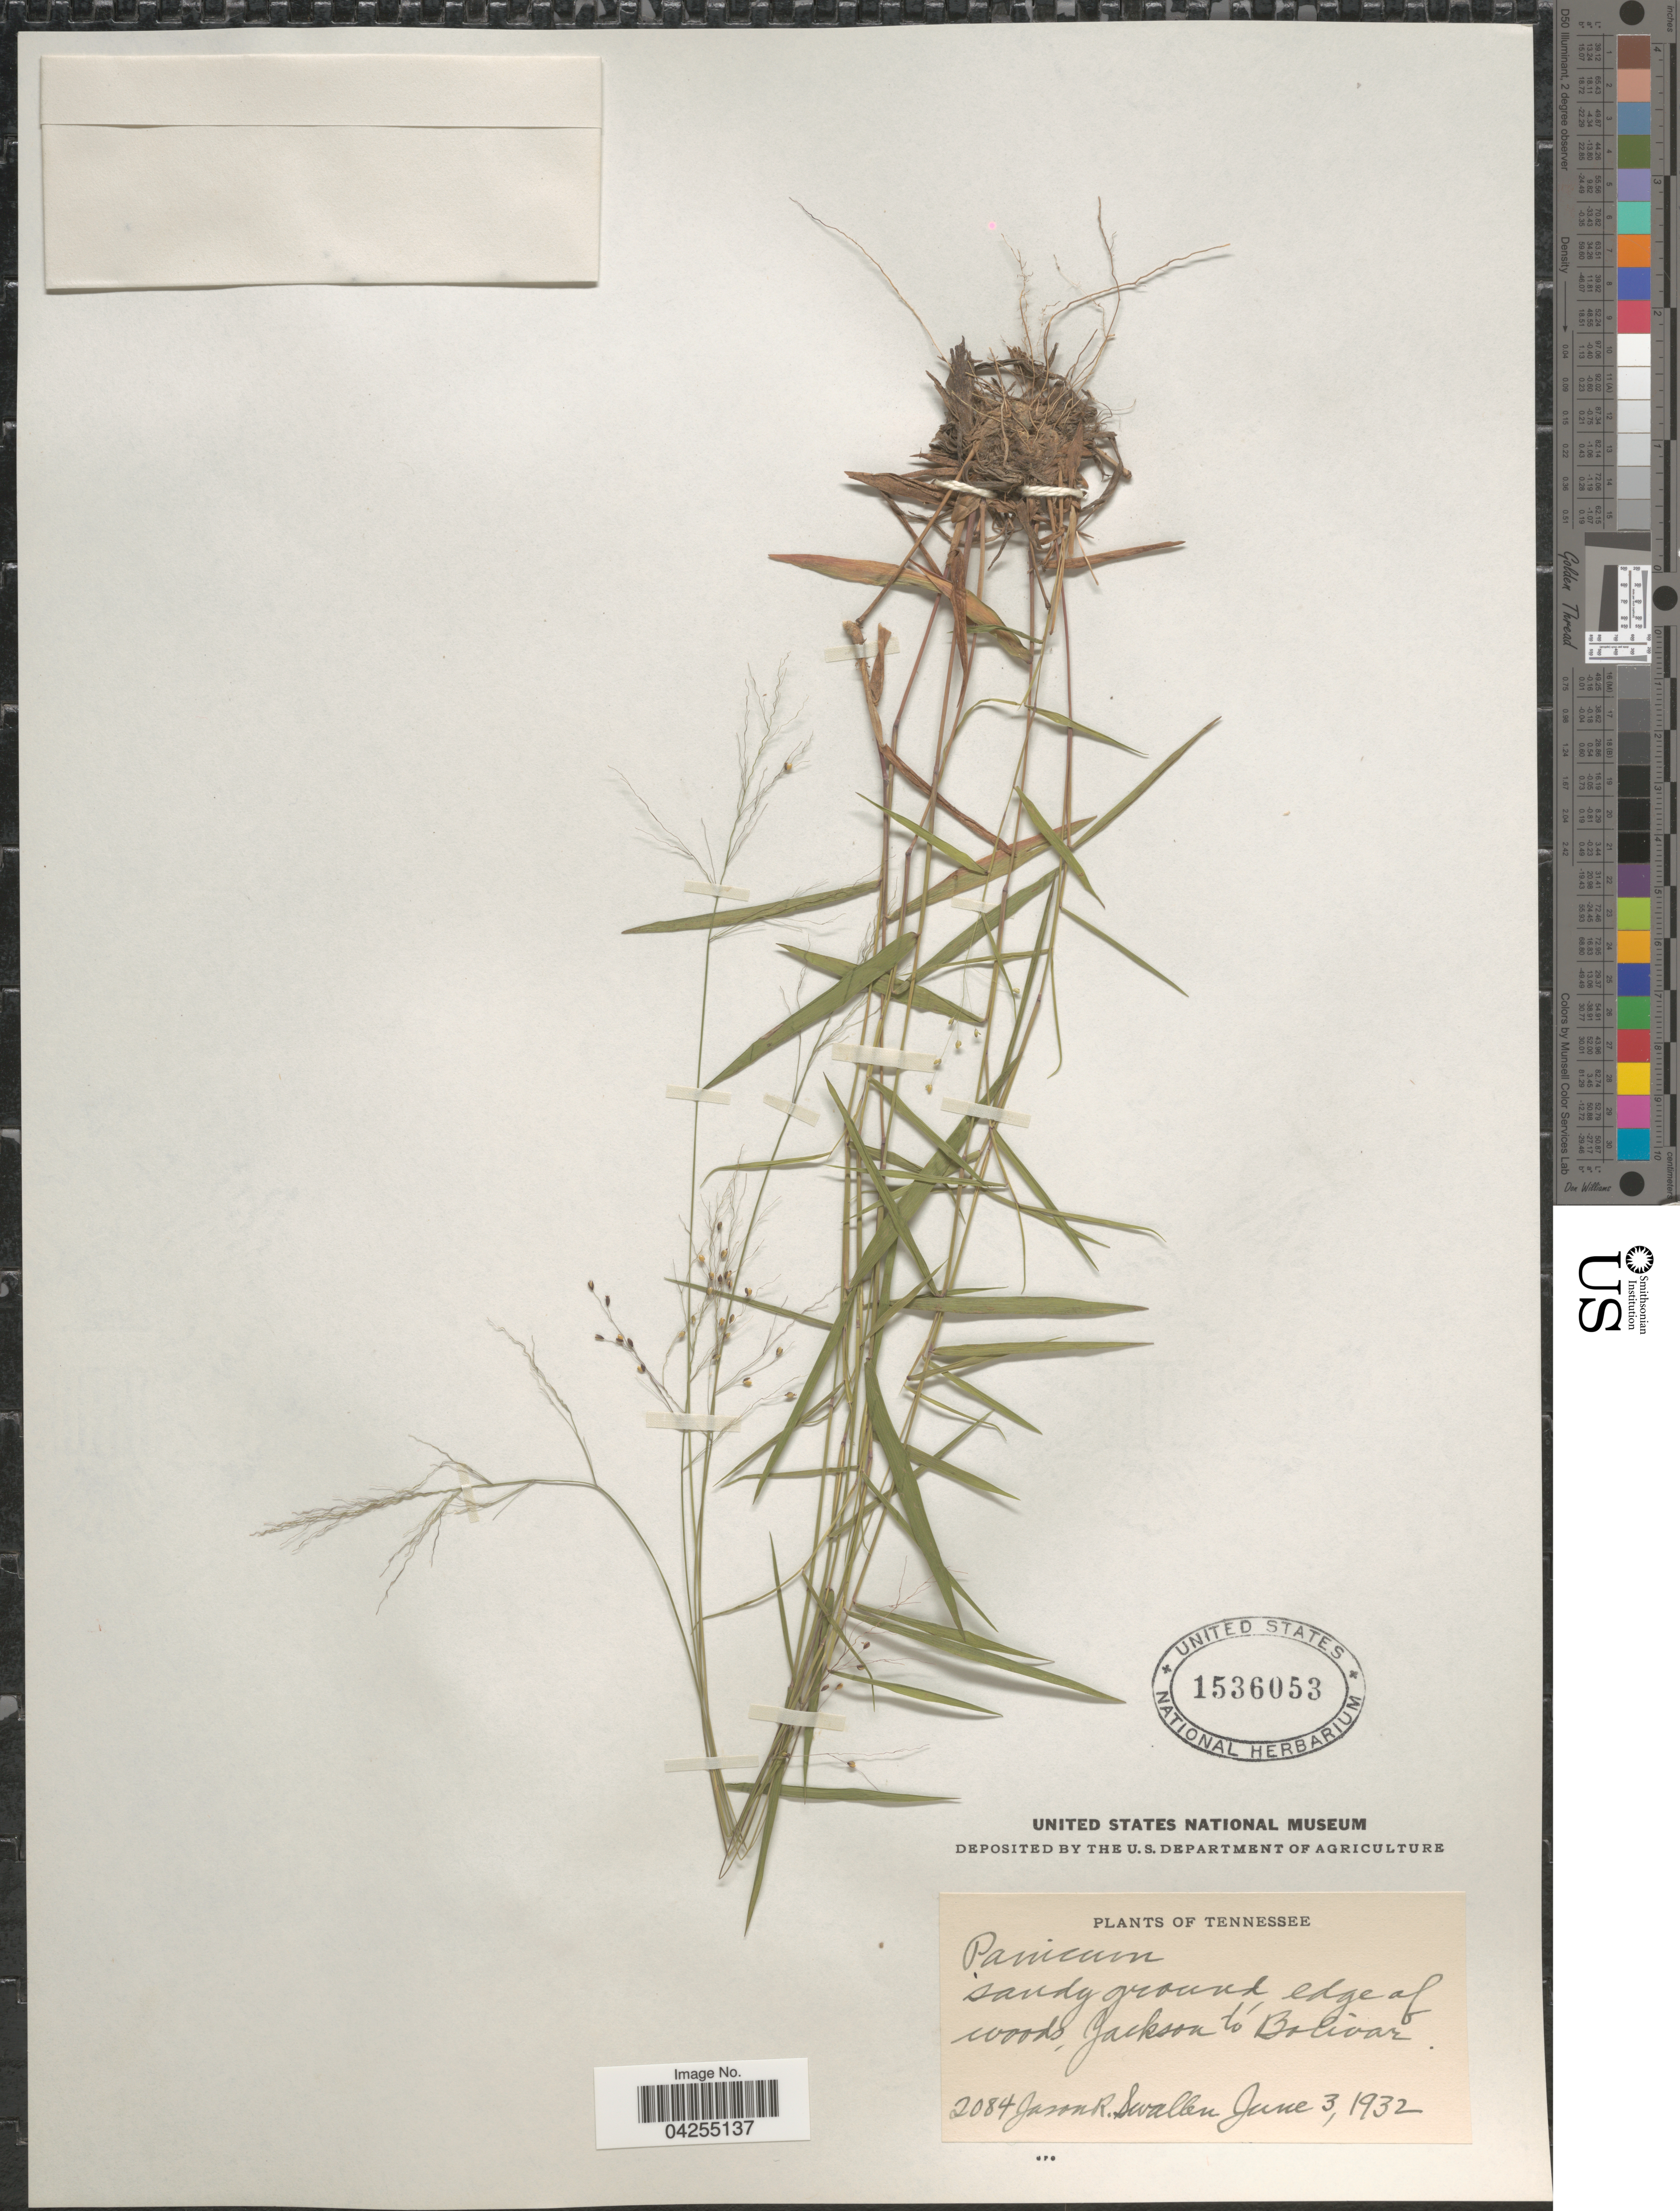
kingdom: Plantae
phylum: Tracheophyta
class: Liliopsida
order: Poales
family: Poaceae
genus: Dichanthelium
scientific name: Dichanthelium dichotomum var. dichotomum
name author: (L.) Gould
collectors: J. R. Swallen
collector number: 2084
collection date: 1932-06-03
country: United States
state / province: Tennessee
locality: Sandy ground, edge of woods, Jackson to Bolivar.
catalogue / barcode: US 1536053